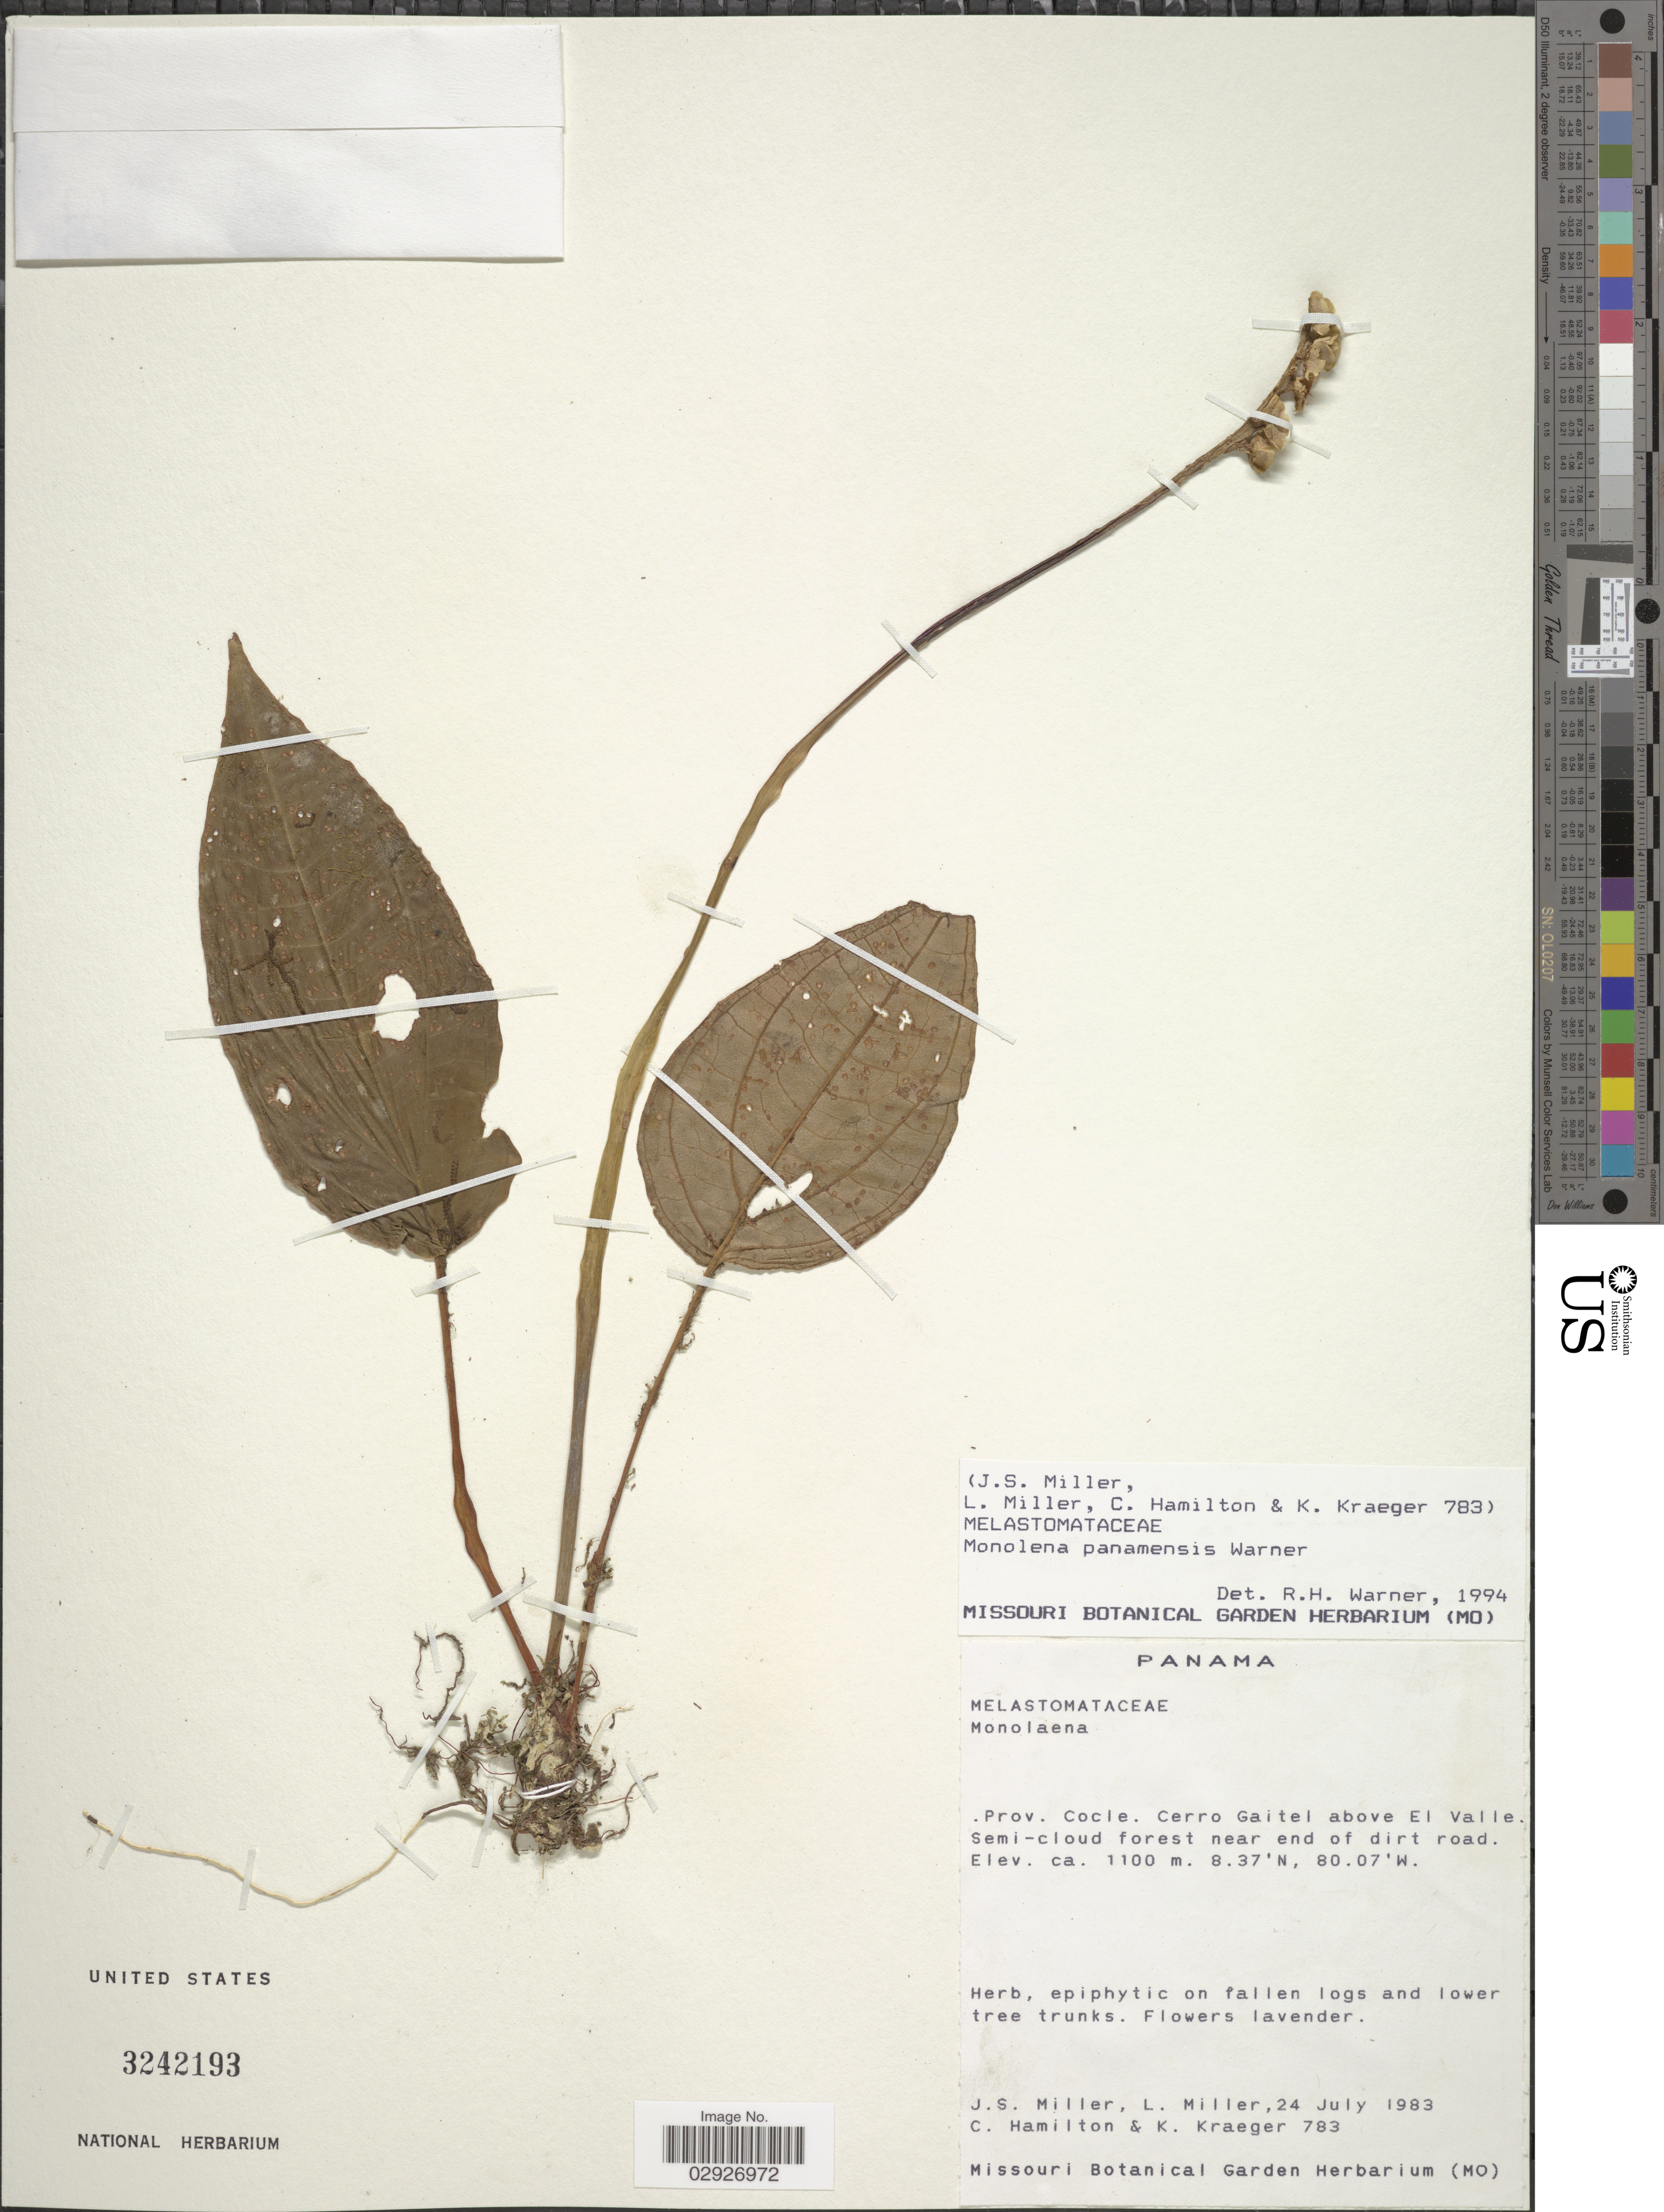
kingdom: Plantae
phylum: Tracheophyta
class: Magnoliopsida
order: Myrtales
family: Melastomataceae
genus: Monolena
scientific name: Monolena panamensis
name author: Warner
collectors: J. S. Miller, L. Miller, C. Hamilton & K. Kraeger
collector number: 783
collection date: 1983-07-24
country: Panama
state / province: Coclé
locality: Prov. Cocle. Cerro Gaitel above El Valle. Semi-cloud forest near end of dirt road.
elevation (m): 1100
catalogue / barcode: US 3242193